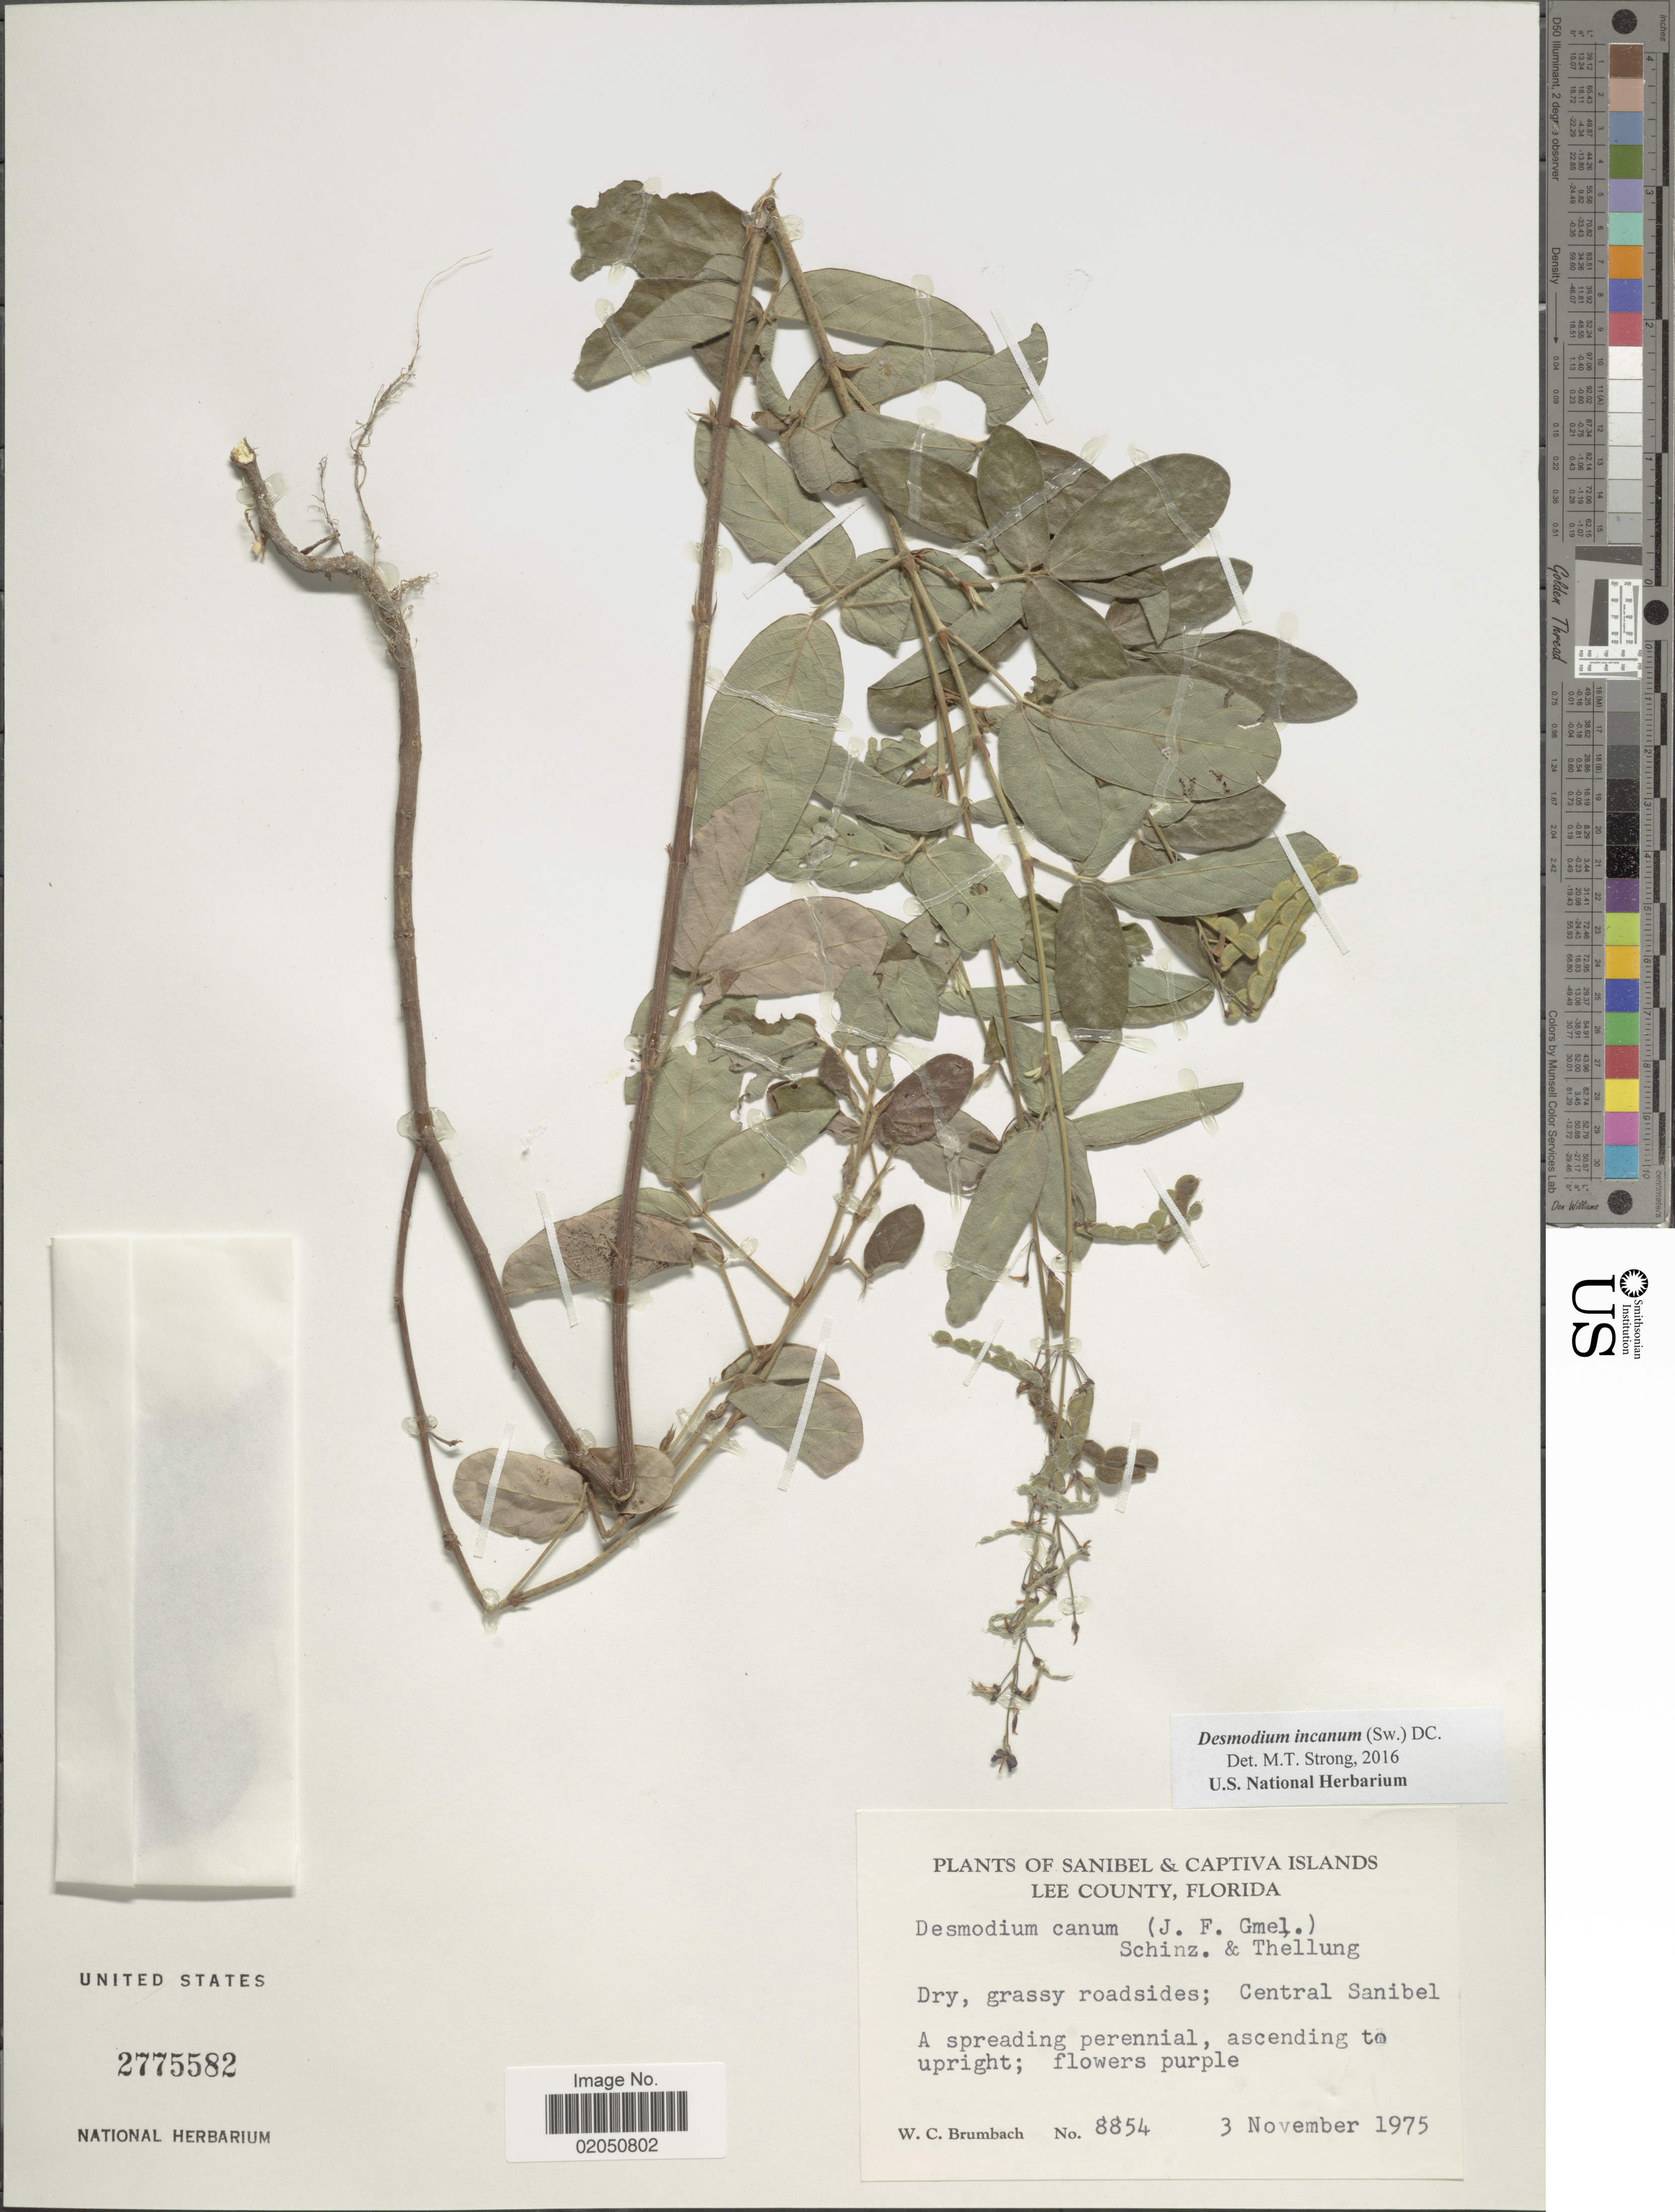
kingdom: Plantae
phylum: Tracheophyta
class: Magnoliopsida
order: Fabales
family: Fabaceae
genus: Desmodium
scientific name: Desmodium incanum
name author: (Sw.) DC.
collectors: W. C. Brumbach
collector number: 8854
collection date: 1975-11-03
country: United States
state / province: Florida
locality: Sanibel & Captiva Islands, Lee County, Dy, grassy roadsides; Central Sanibel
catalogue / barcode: US 2775582